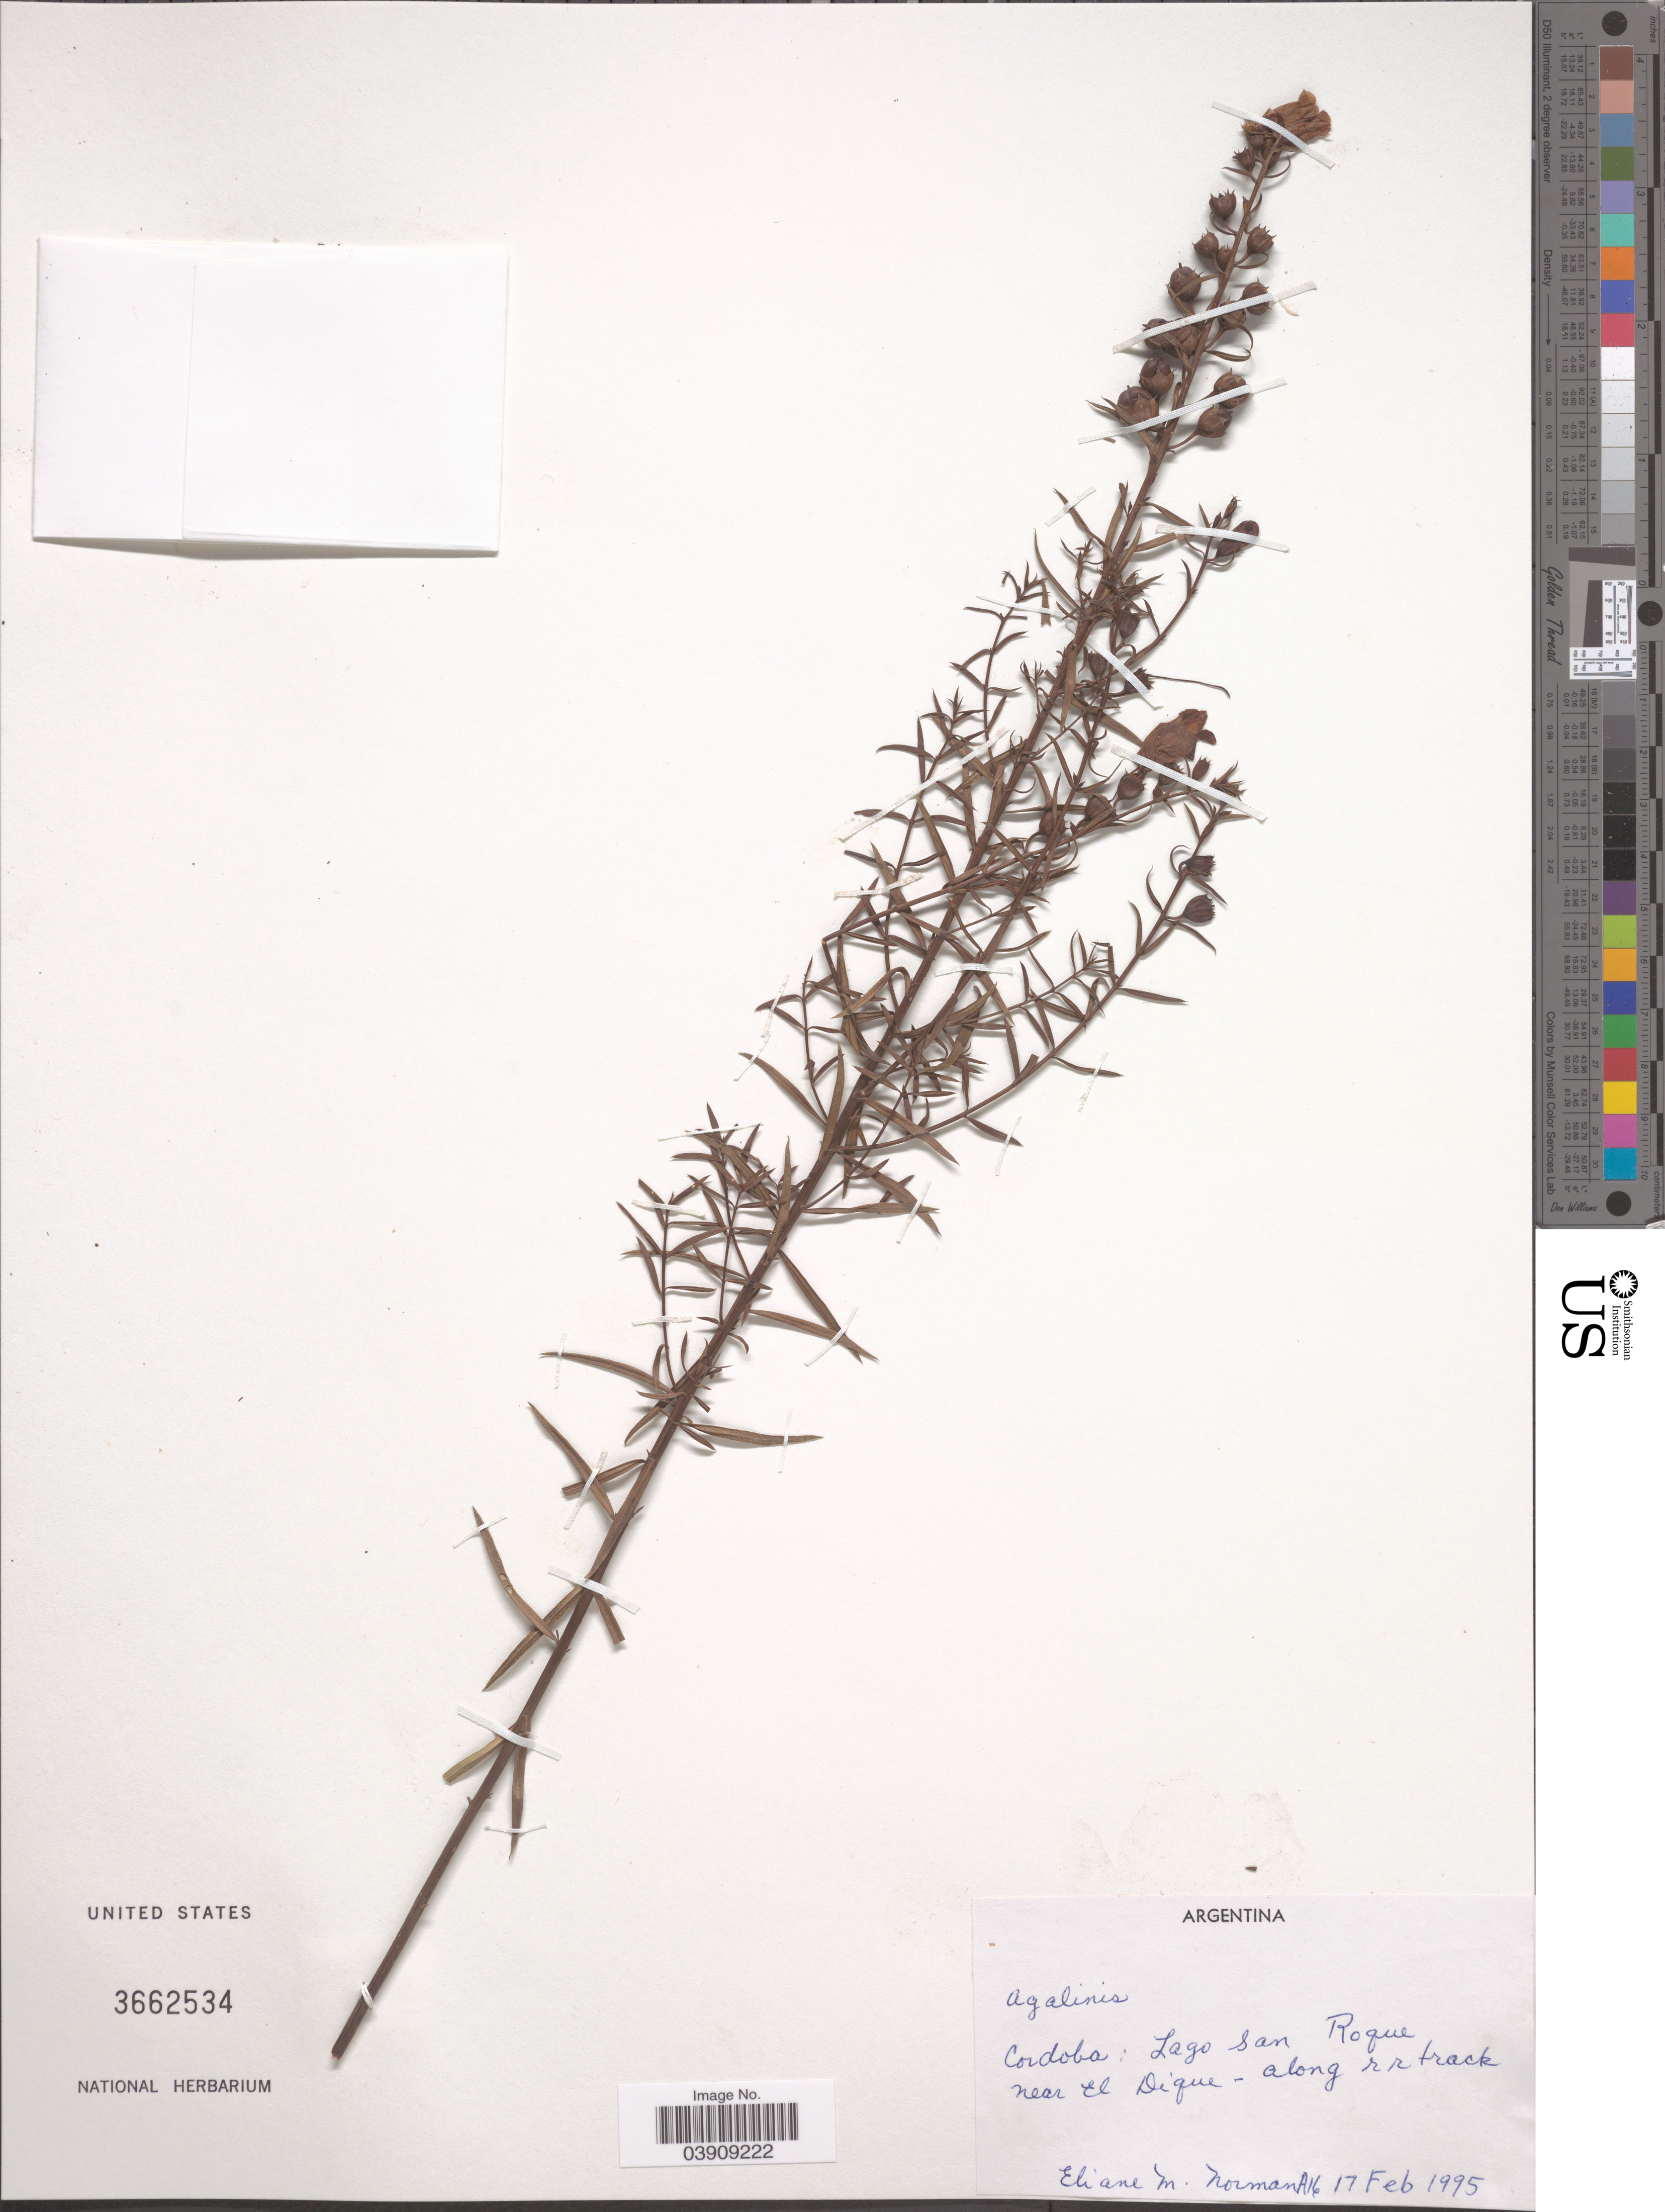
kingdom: Plantae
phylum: Tracheophyta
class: Magnoliopsida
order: Lamiales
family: Orobanchaceae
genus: Agalinis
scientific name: Agalinis sp.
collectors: E. Norman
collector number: A16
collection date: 1995-02-17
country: Argentina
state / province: Cordoba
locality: Lago San Roque near El Dique - along rr track.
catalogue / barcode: US 3662534